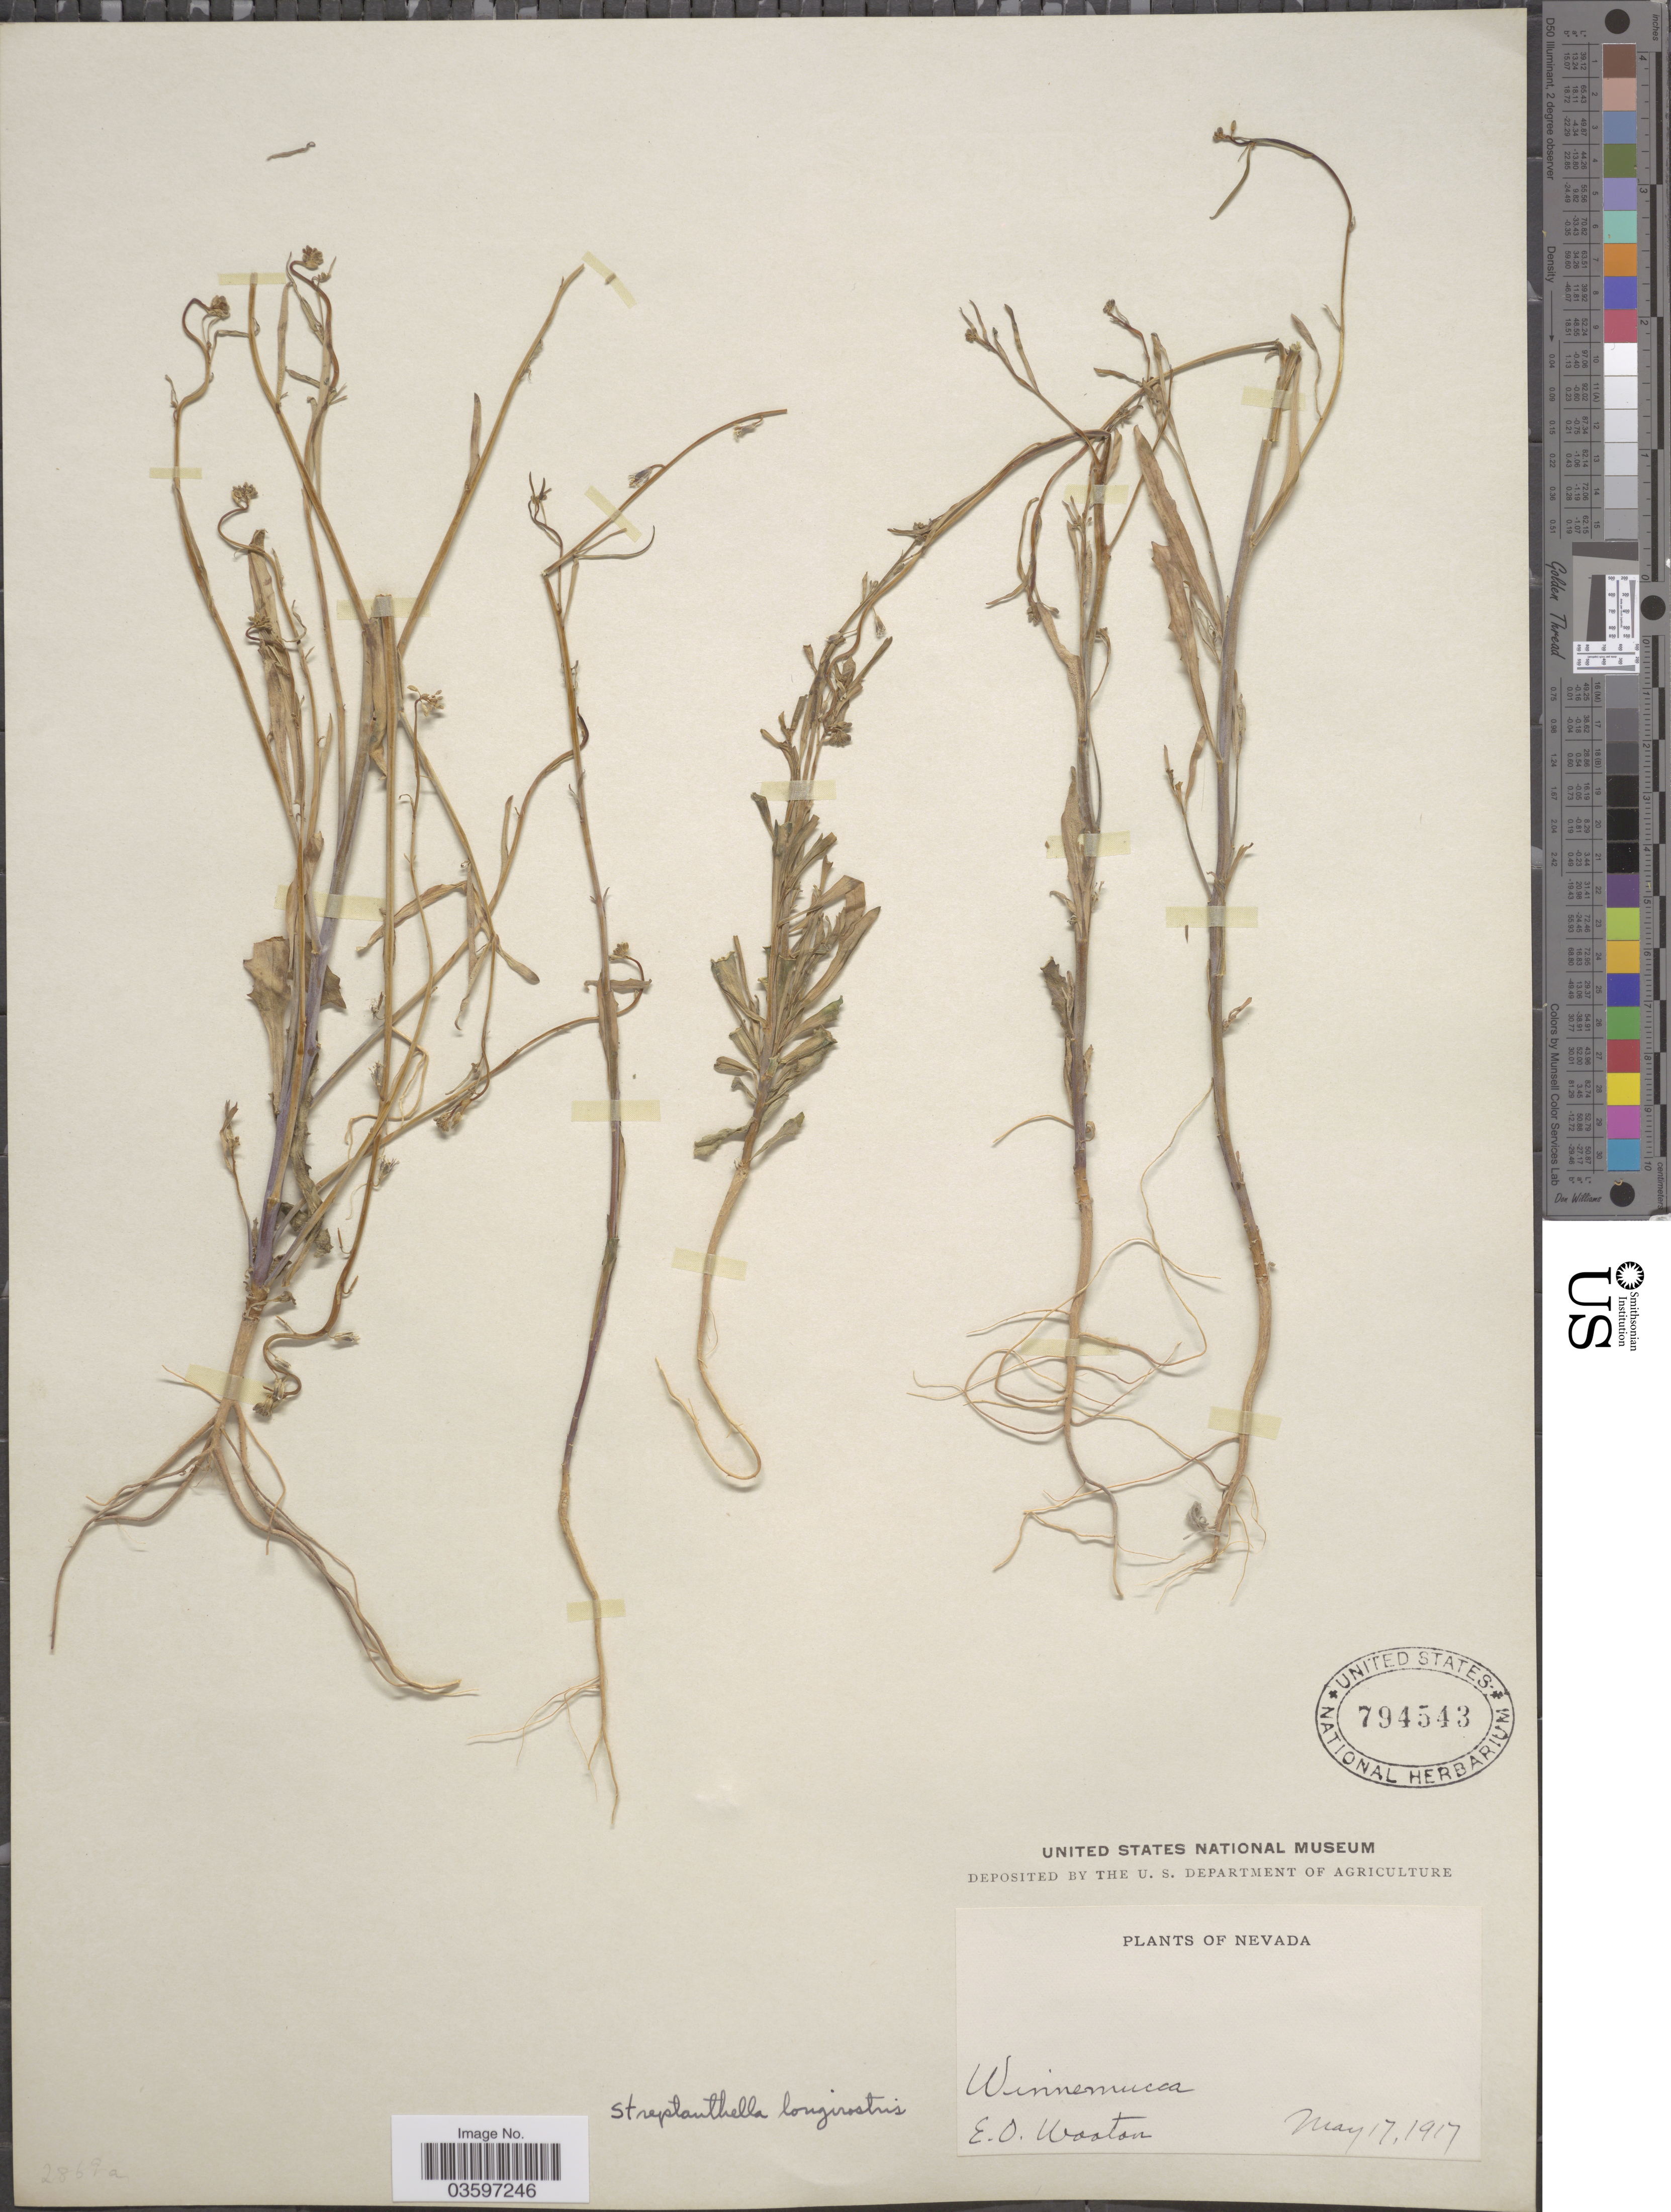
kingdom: Plantae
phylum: Tracheophyta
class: Magnoliopsida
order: Brassicales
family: Brassicaceae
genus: Streptanthella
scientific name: Streptanthella longirostris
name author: (S. Watson) Rydb.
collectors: E. O. Wooton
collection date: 1917-05-17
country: United States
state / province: Nevada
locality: Winnemucca.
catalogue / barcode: US 794543